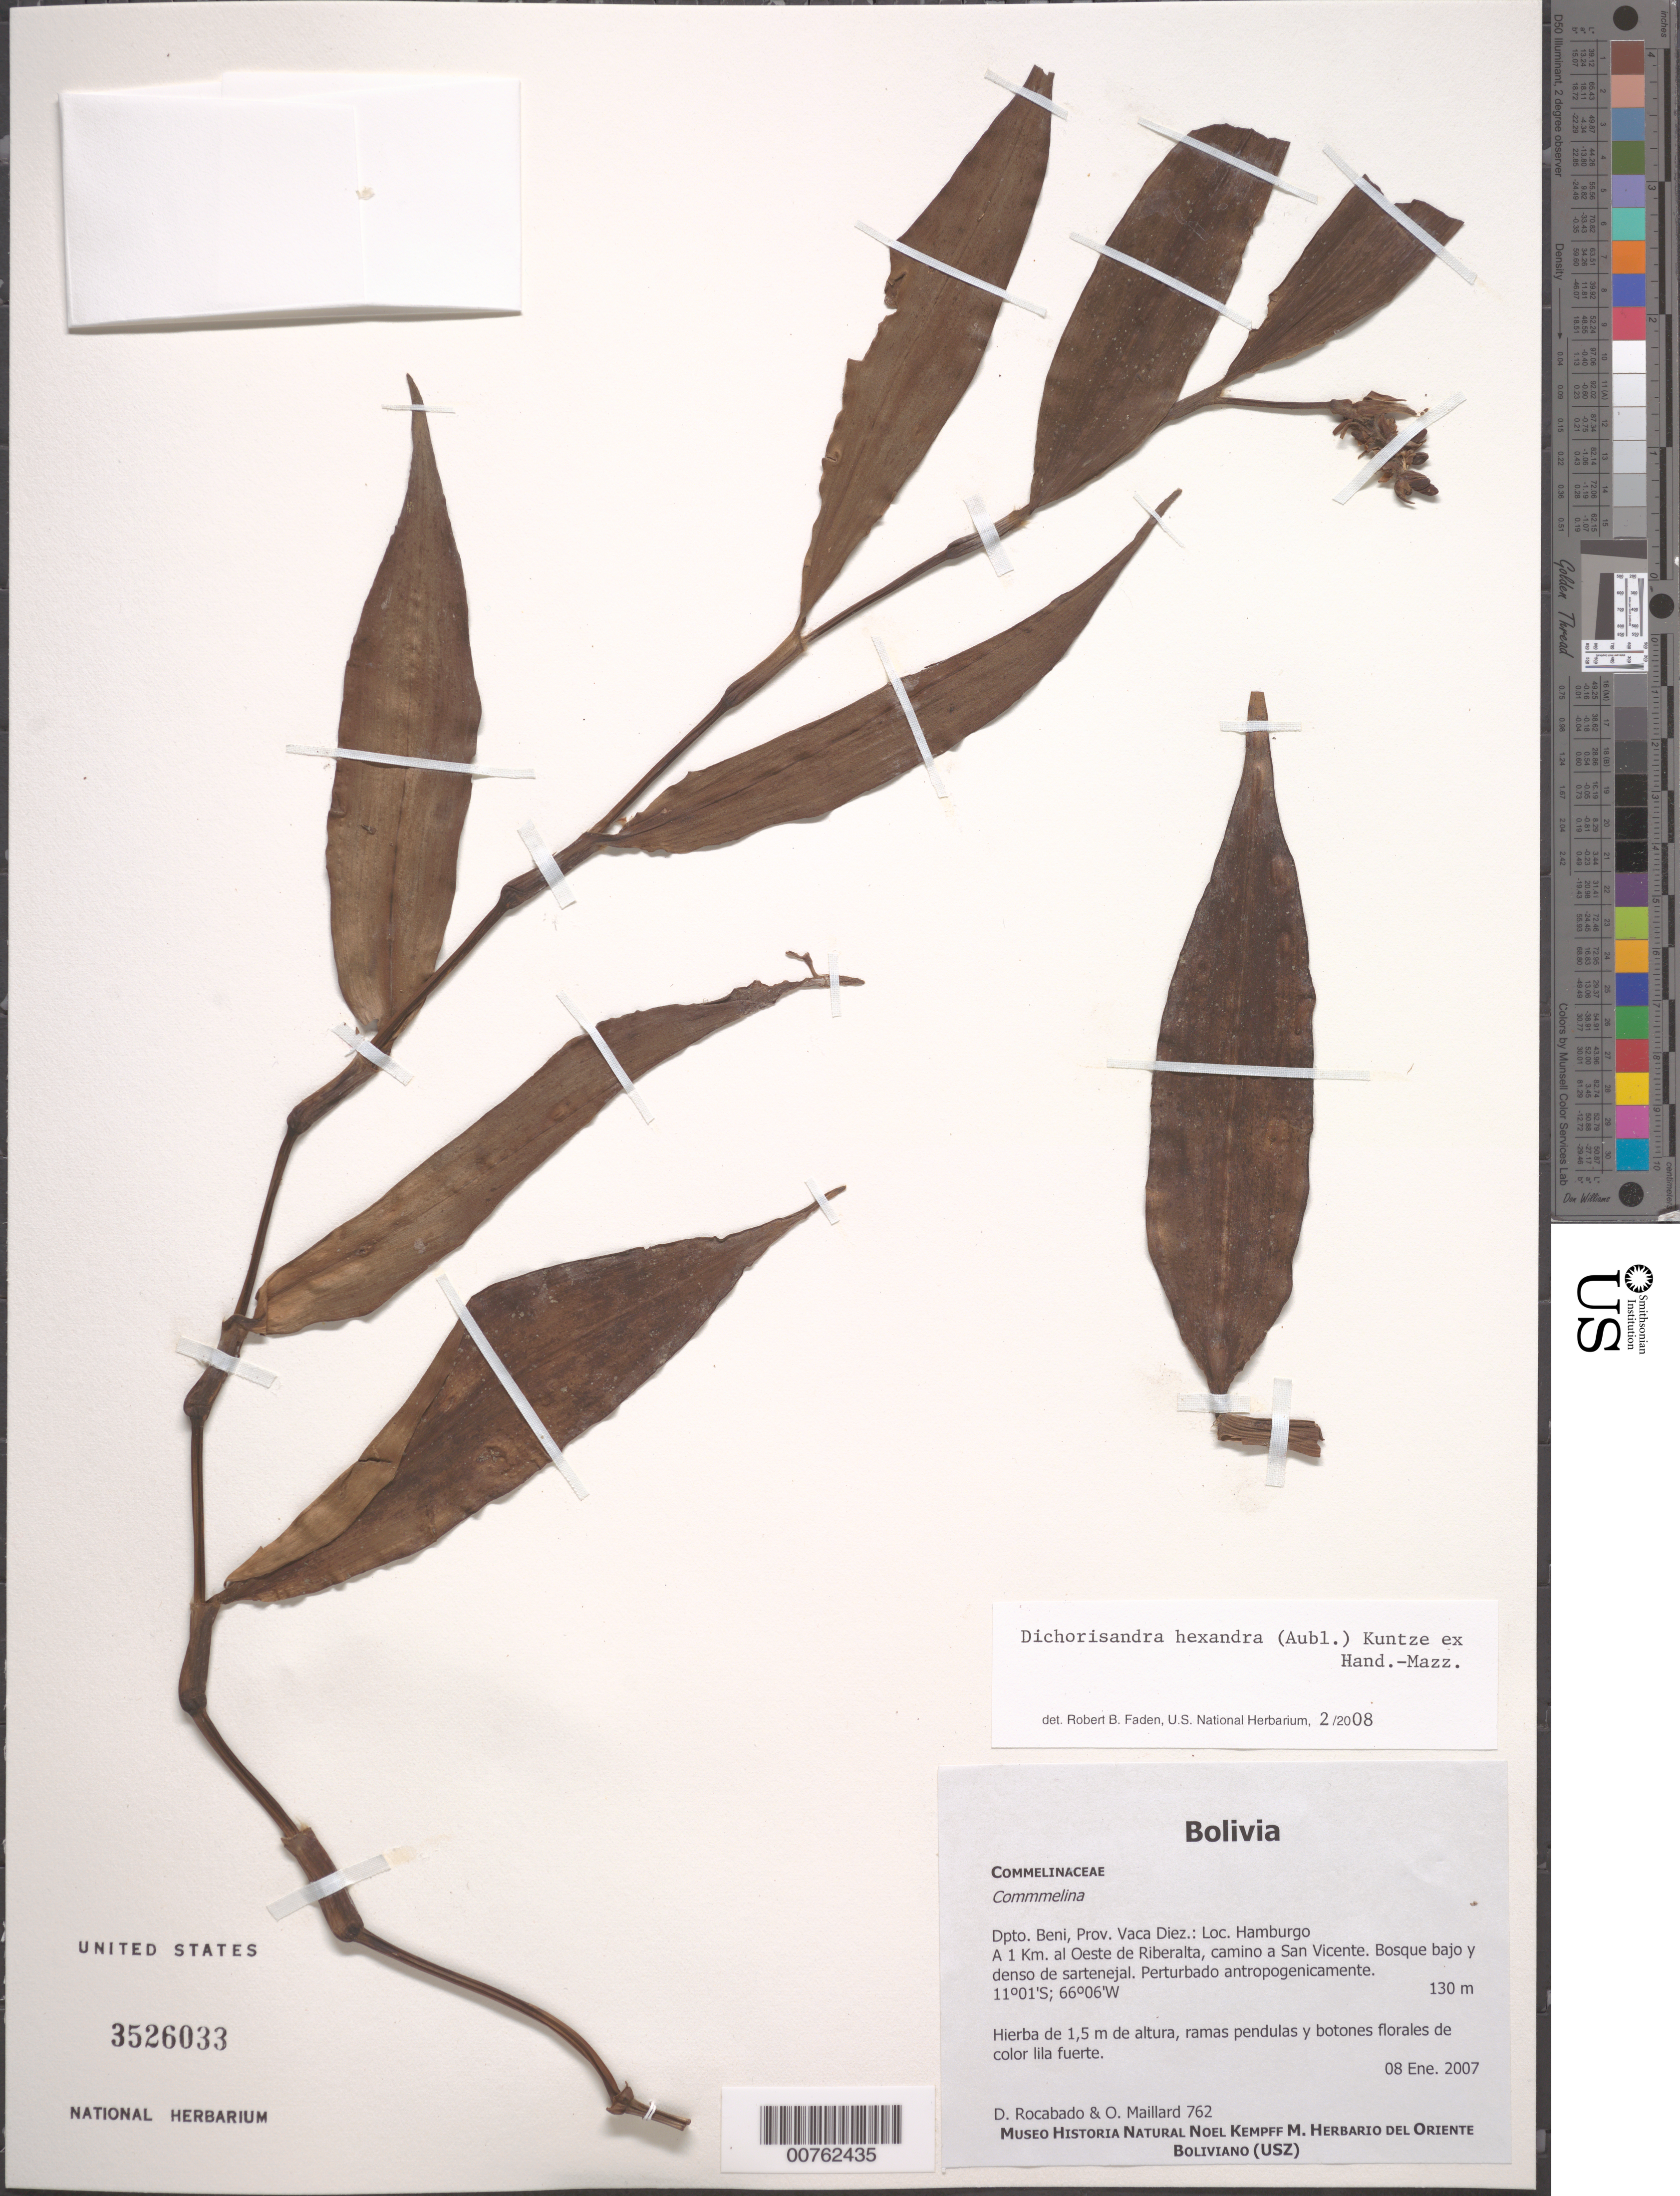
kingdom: Plantae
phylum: Tracheophyta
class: Liliopsida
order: Commelinales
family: Commelinaceae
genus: Dichorisandra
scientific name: Dichorisandra hexandra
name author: (Aubl.) Standl.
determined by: Faden, Robert B., (US), Smithsonian Institution - National Museum of Natural History (UNITED STATES)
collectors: D. Rocabado & O. Maillard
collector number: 762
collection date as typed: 08 Jan 2007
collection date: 2007-01-08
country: Bolivia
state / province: Beni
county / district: Vaca Diez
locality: Hamburgo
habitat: Bosque bajo y denso de sartenegal. Perturbado antropogenicamente.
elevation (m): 130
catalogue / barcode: US 3526033